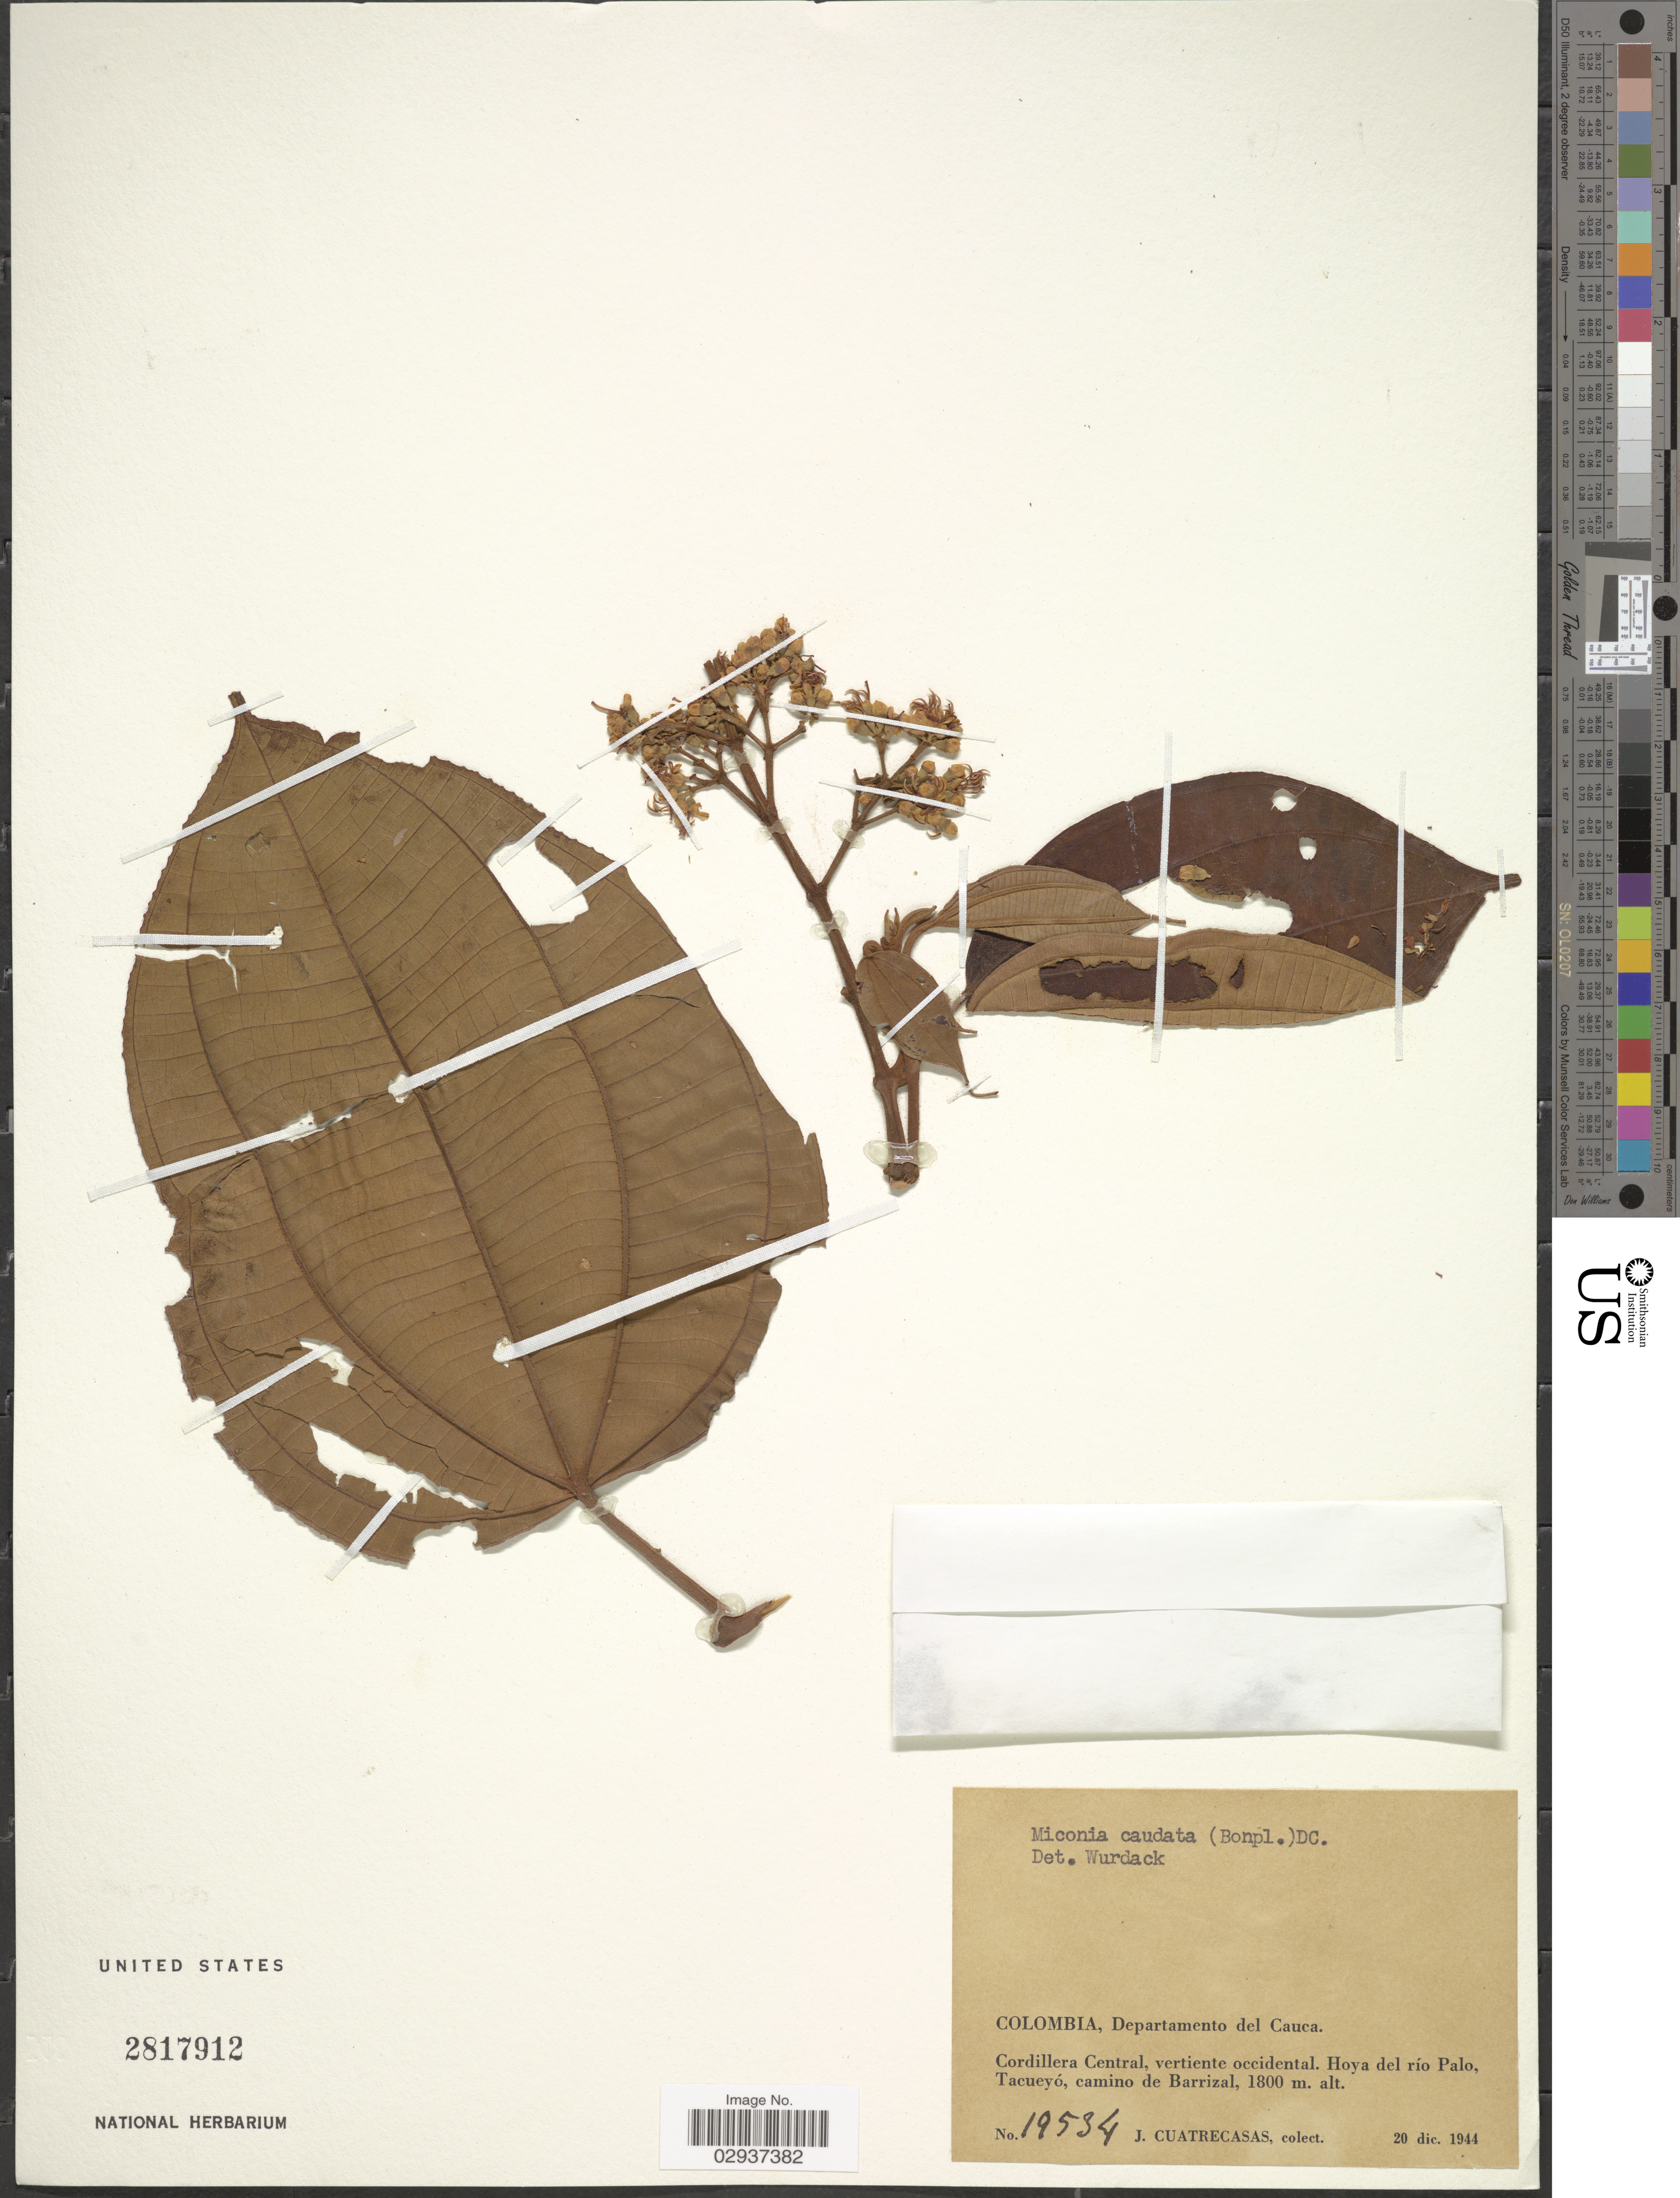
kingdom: Plantae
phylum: Tracheophyta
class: Magnoliopsida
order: Myrtales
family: Melastomataceae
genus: Miconia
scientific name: Miconia caudata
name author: (Bonpl.) DC.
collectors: J. Cuatrecasas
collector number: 19534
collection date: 1944-12-20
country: Colombia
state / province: Cauca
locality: Departamento del Cauca. Cordillera Central, vertiente occidental. Hoya del río Palo, Tacueyó, camino de Barrizal.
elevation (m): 1800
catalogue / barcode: US 2817912